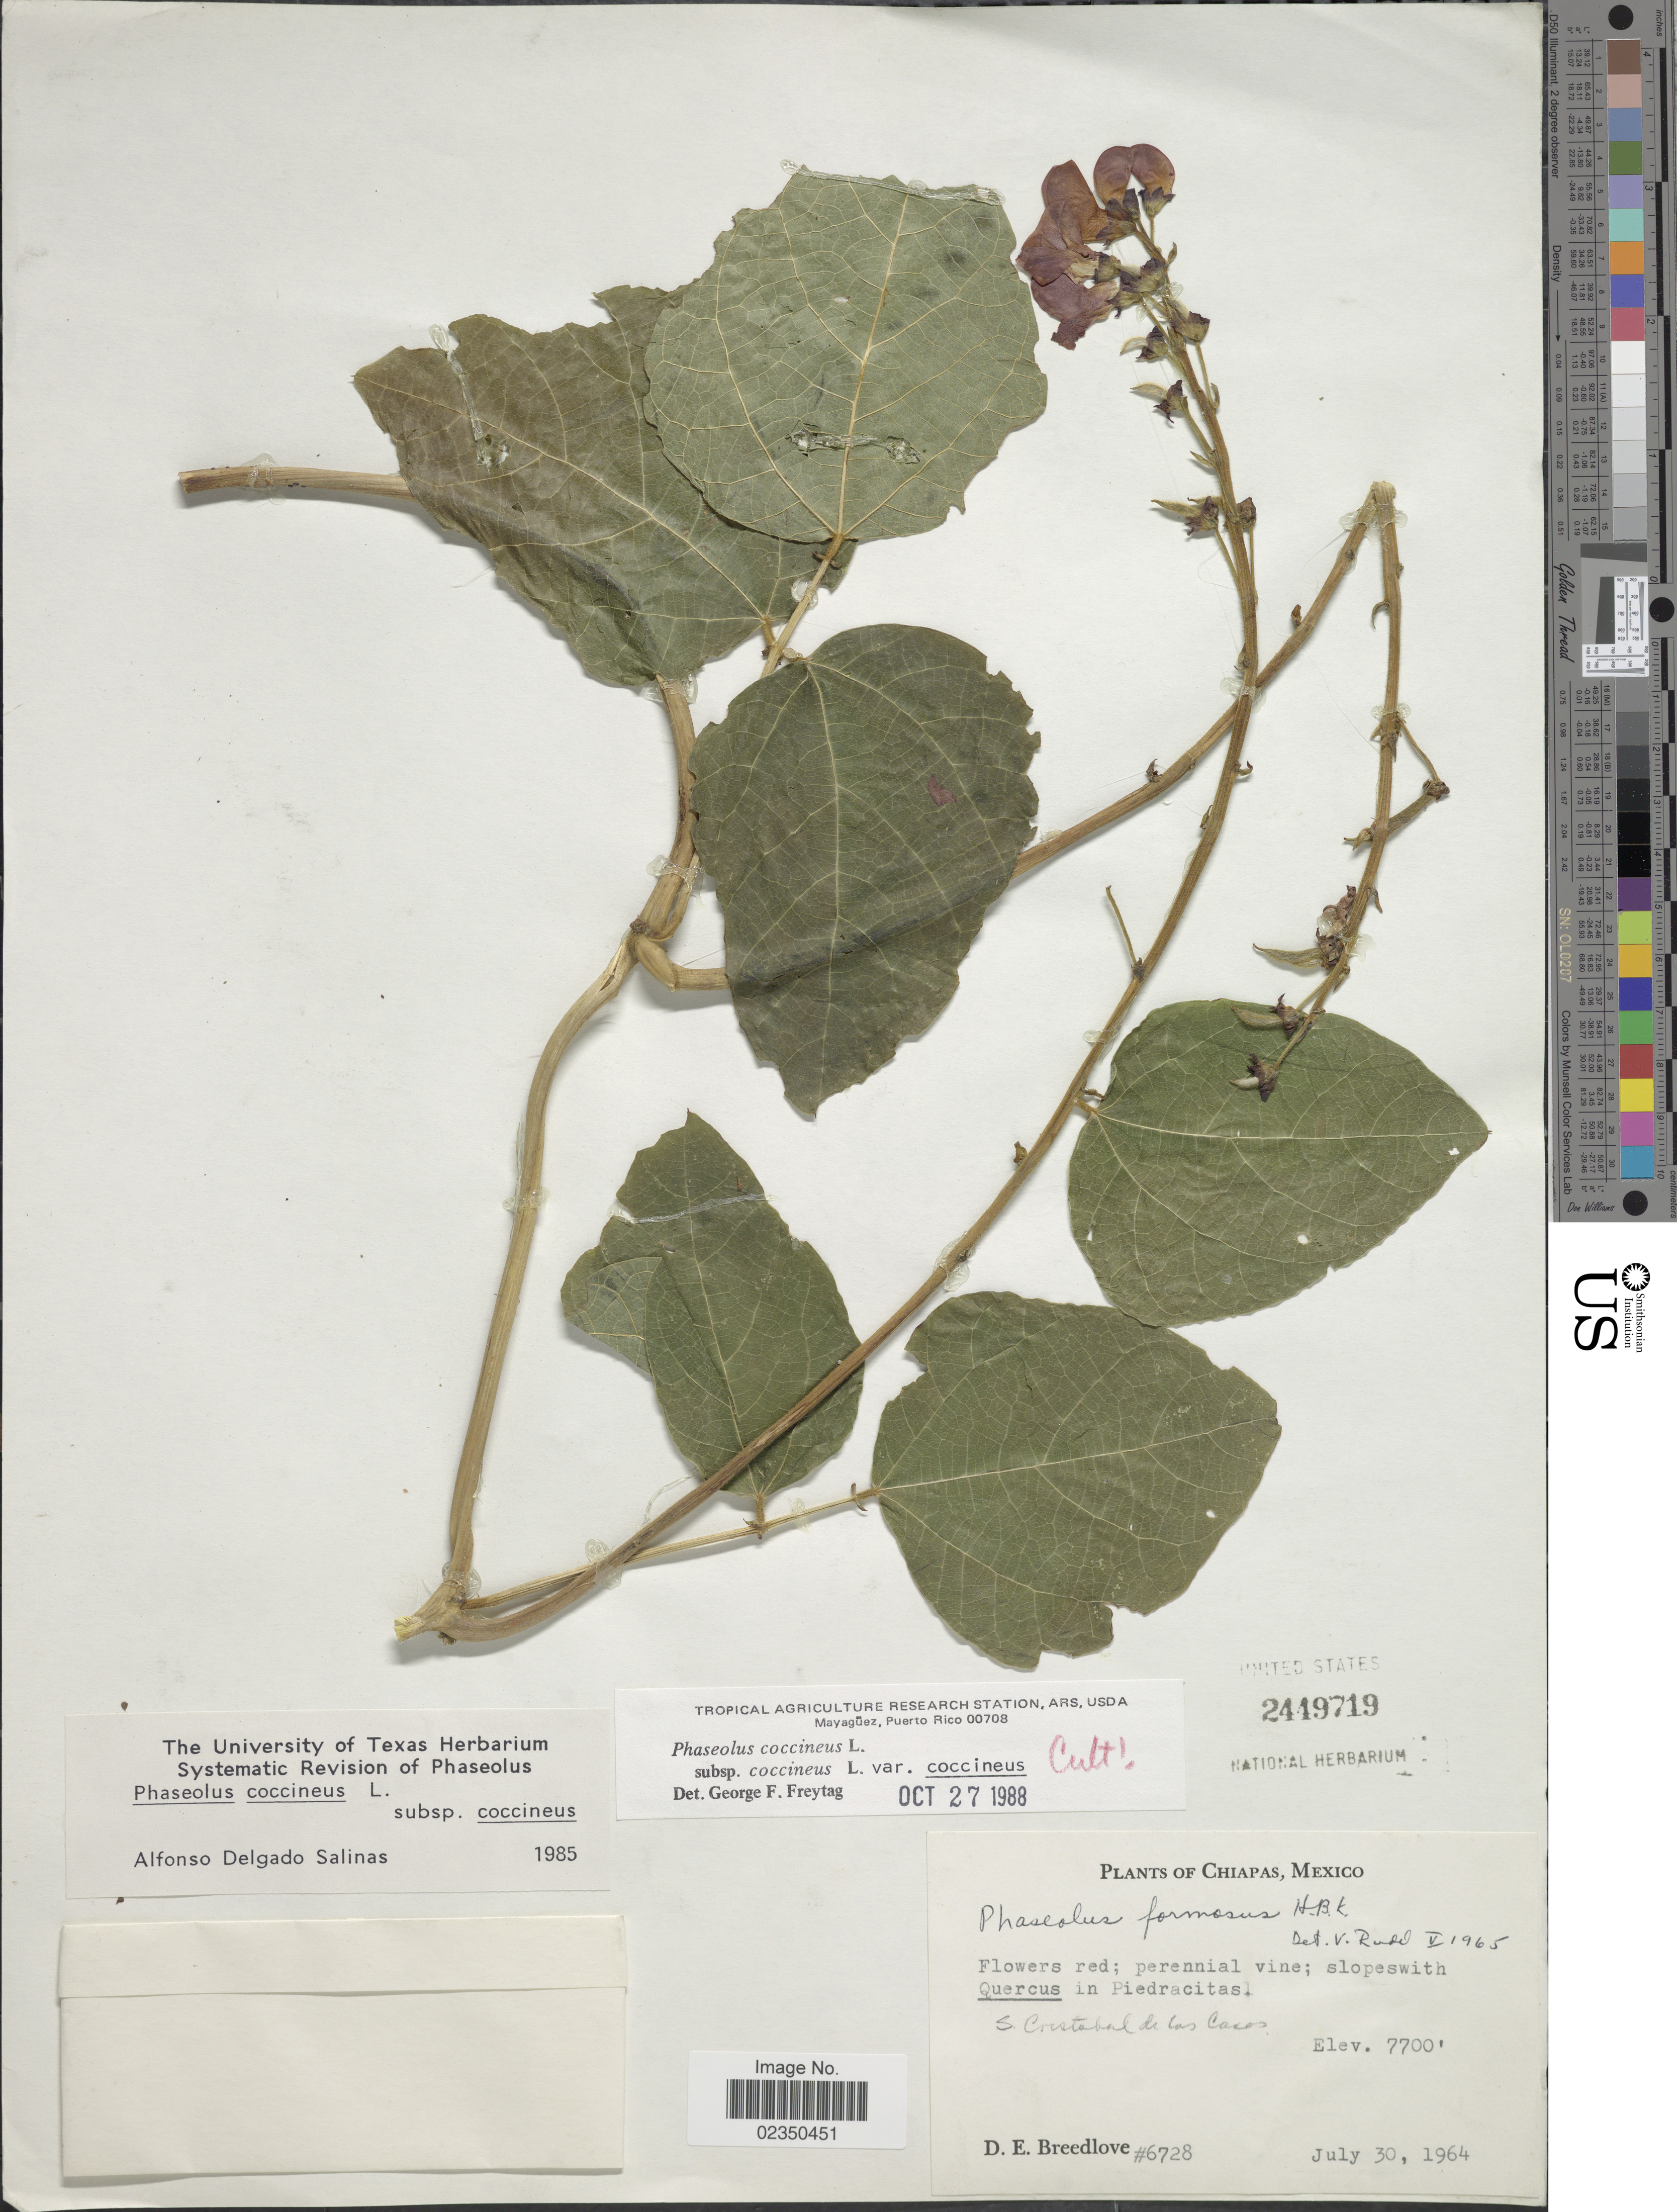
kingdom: Plantae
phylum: Tracheophyta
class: Magnoliopsida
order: Fabales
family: Fabaceae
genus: Phaseolus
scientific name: Phaseolus coccineus var. coccineus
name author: L.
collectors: D. E. Breedlove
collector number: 6728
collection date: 1964-07-30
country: Mexico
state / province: Chiapas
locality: Slopes in Piedracitas, S. Cristobal de las Cacos.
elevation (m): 2347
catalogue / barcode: US 2449719